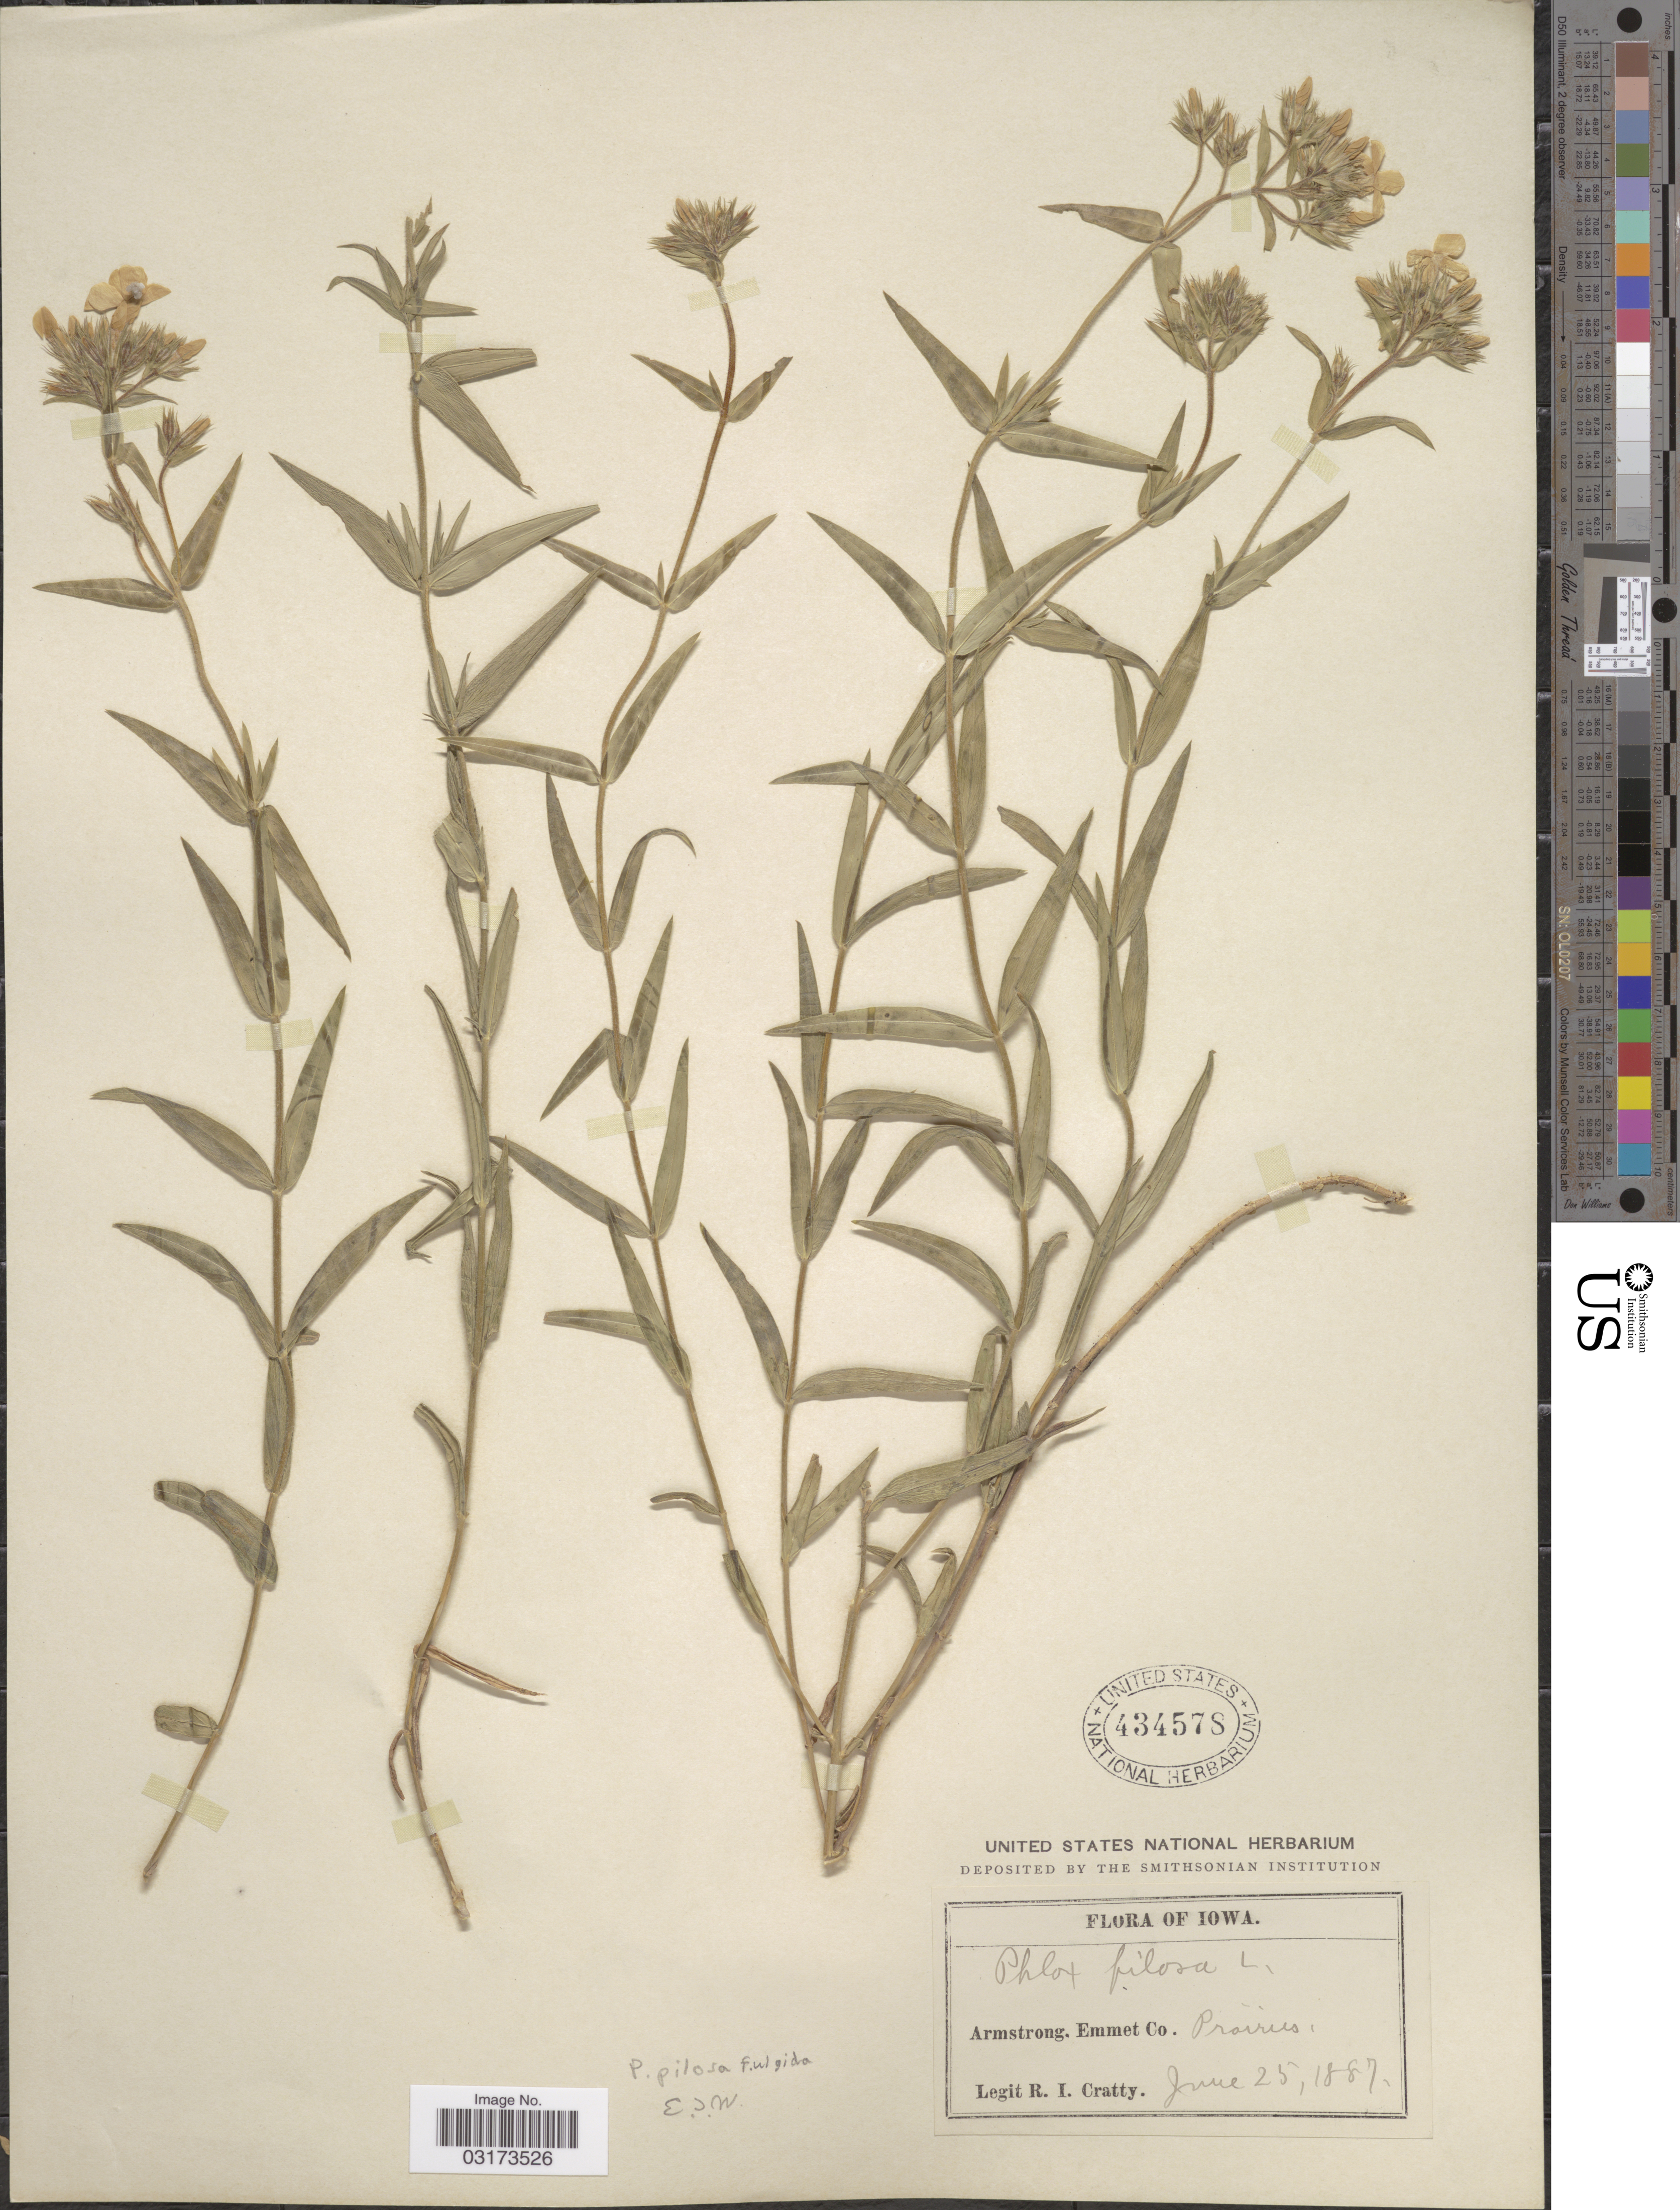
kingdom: Plantae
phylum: Tracheophyta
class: Magnoliopsida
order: Ericales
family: Polemoniaceae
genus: Phlox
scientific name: Phlox pilosa subsp. fulgida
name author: (Wherry) Wherry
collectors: R. Cratty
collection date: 1887-06-25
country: United States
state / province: Iowa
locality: Armstrong, Emmet Co.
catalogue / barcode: US 434578